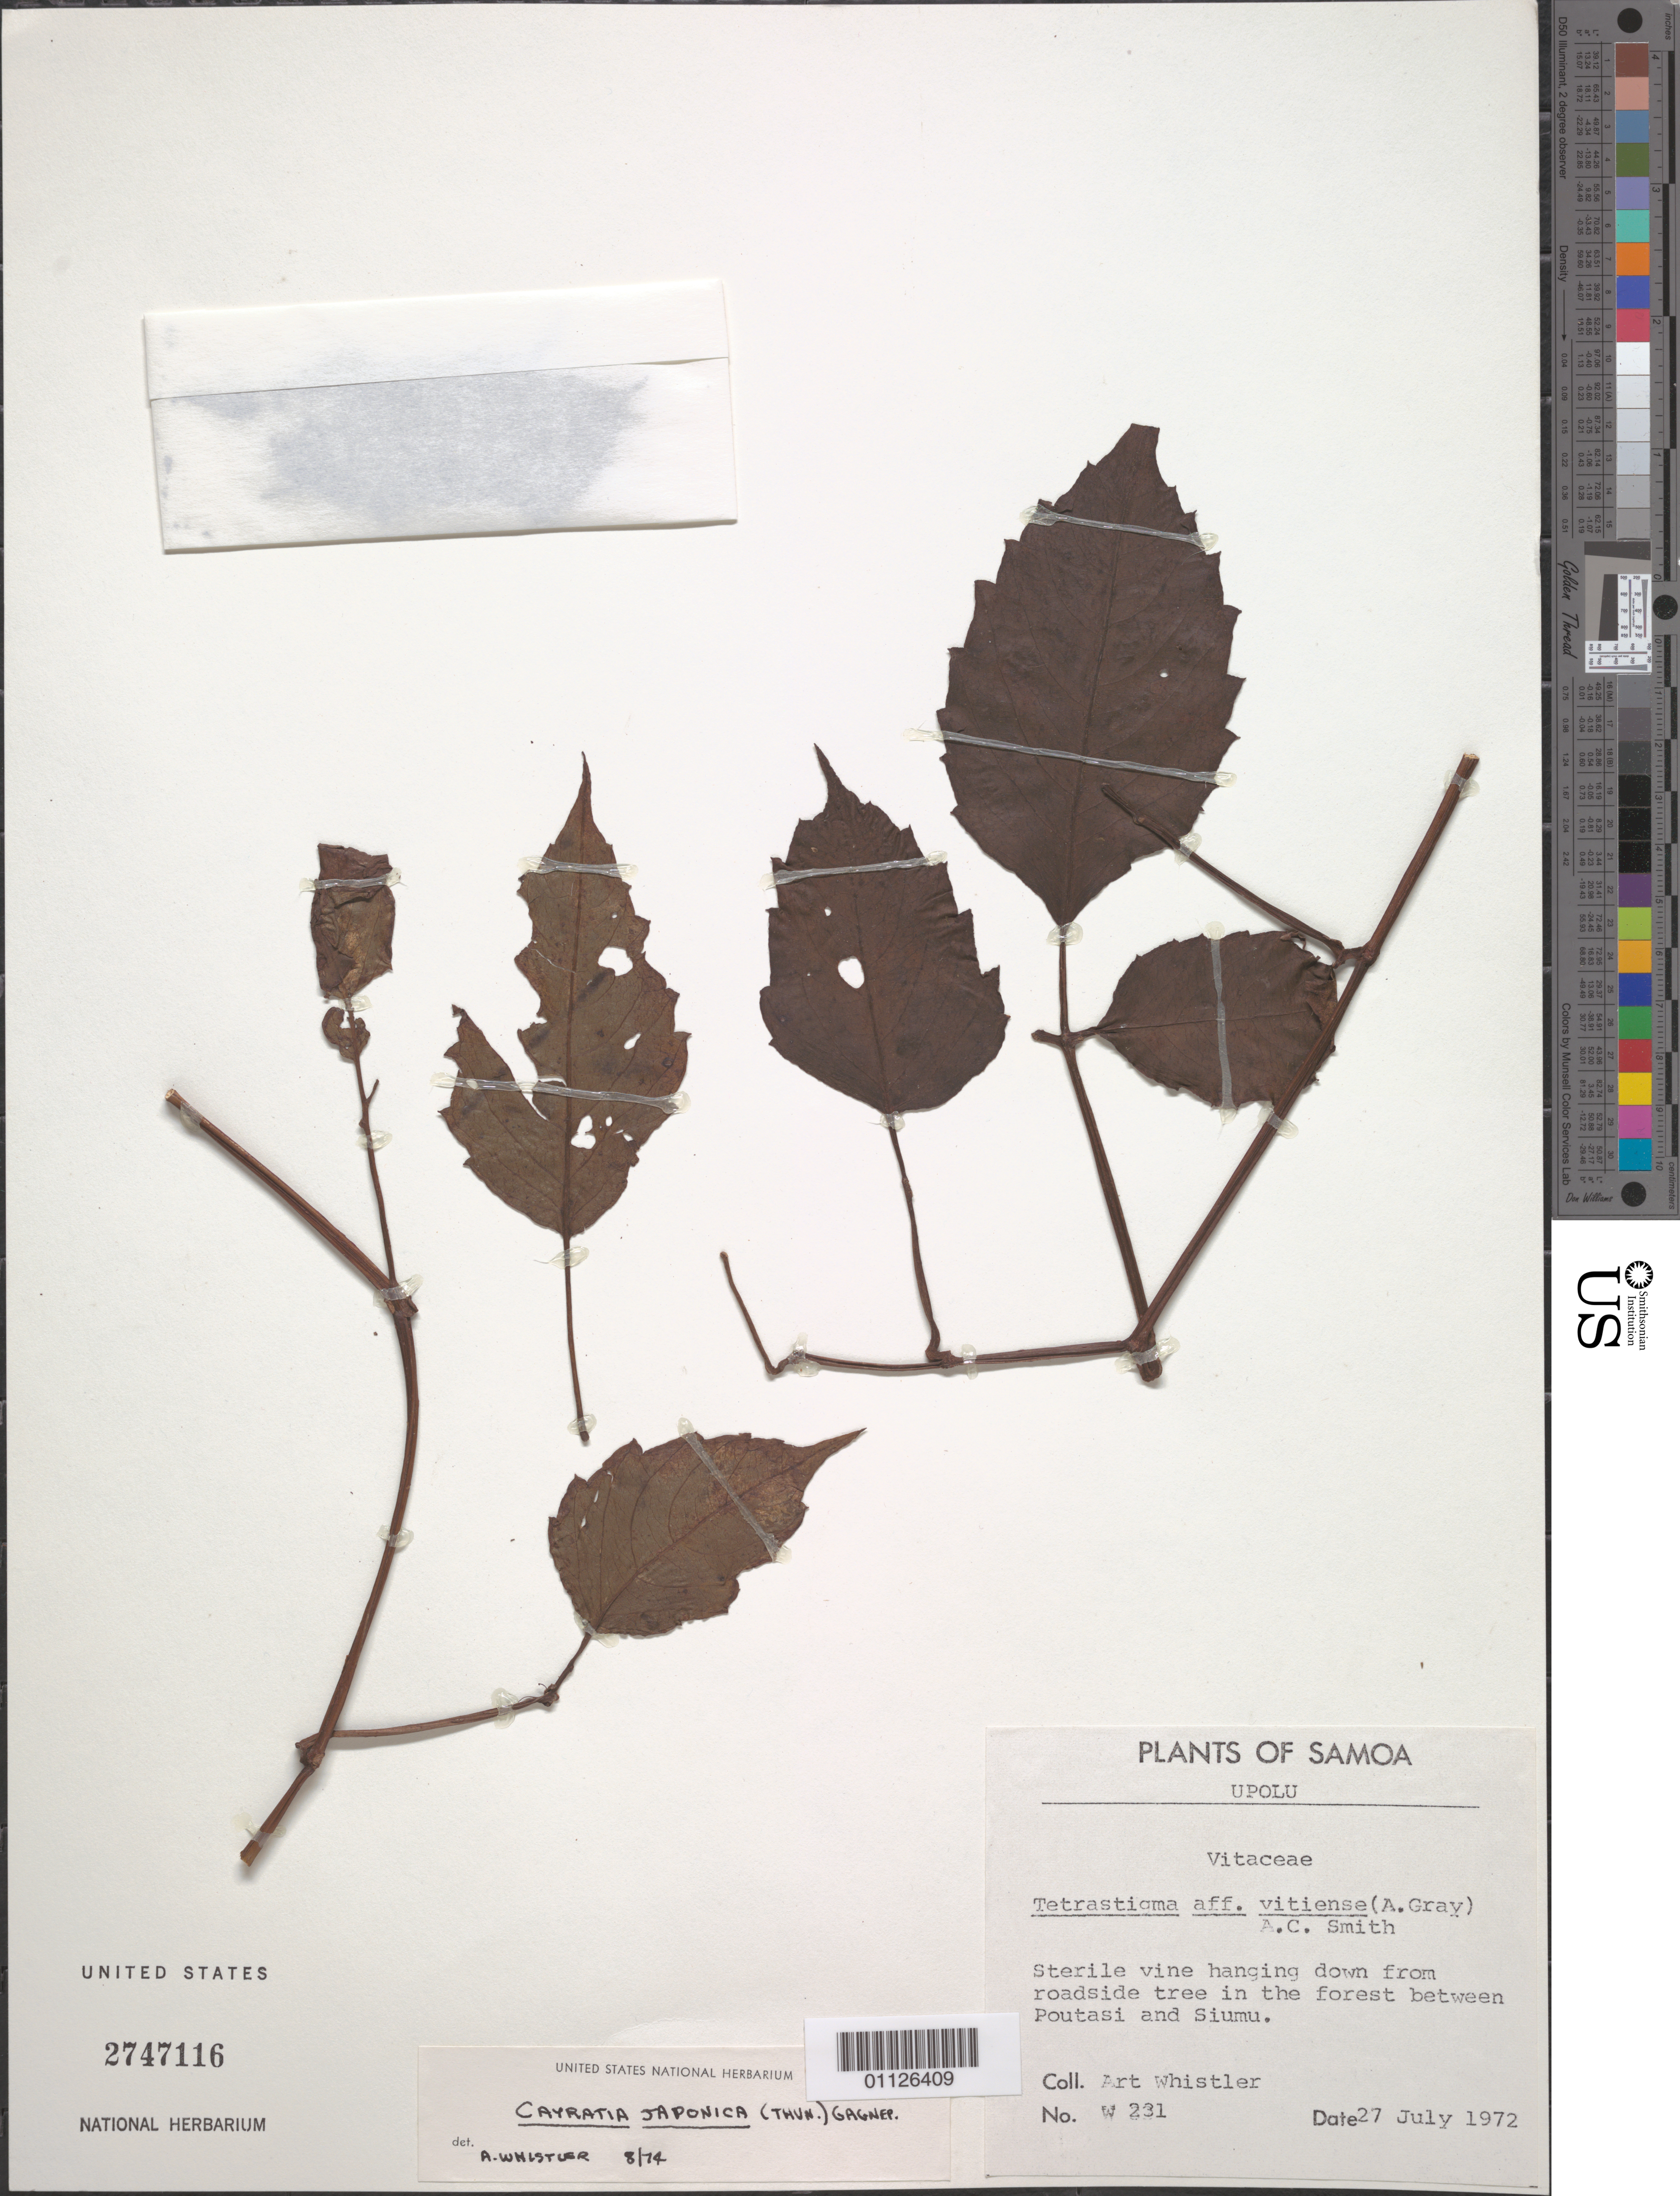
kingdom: Plantae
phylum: Tracheophyta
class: Magnoliopsida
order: Vitales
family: Vitaceae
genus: Cayratia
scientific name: Cayratia japonica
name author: (Thunb.) Gagnep.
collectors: A. Whistler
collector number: W 231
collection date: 1972-07-27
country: Samoa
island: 'Upolu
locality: Upolu. Between Poutasi and Siumu.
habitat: Sterile vine hanging down from roadside tree in the forest.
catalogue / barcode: US 2747116